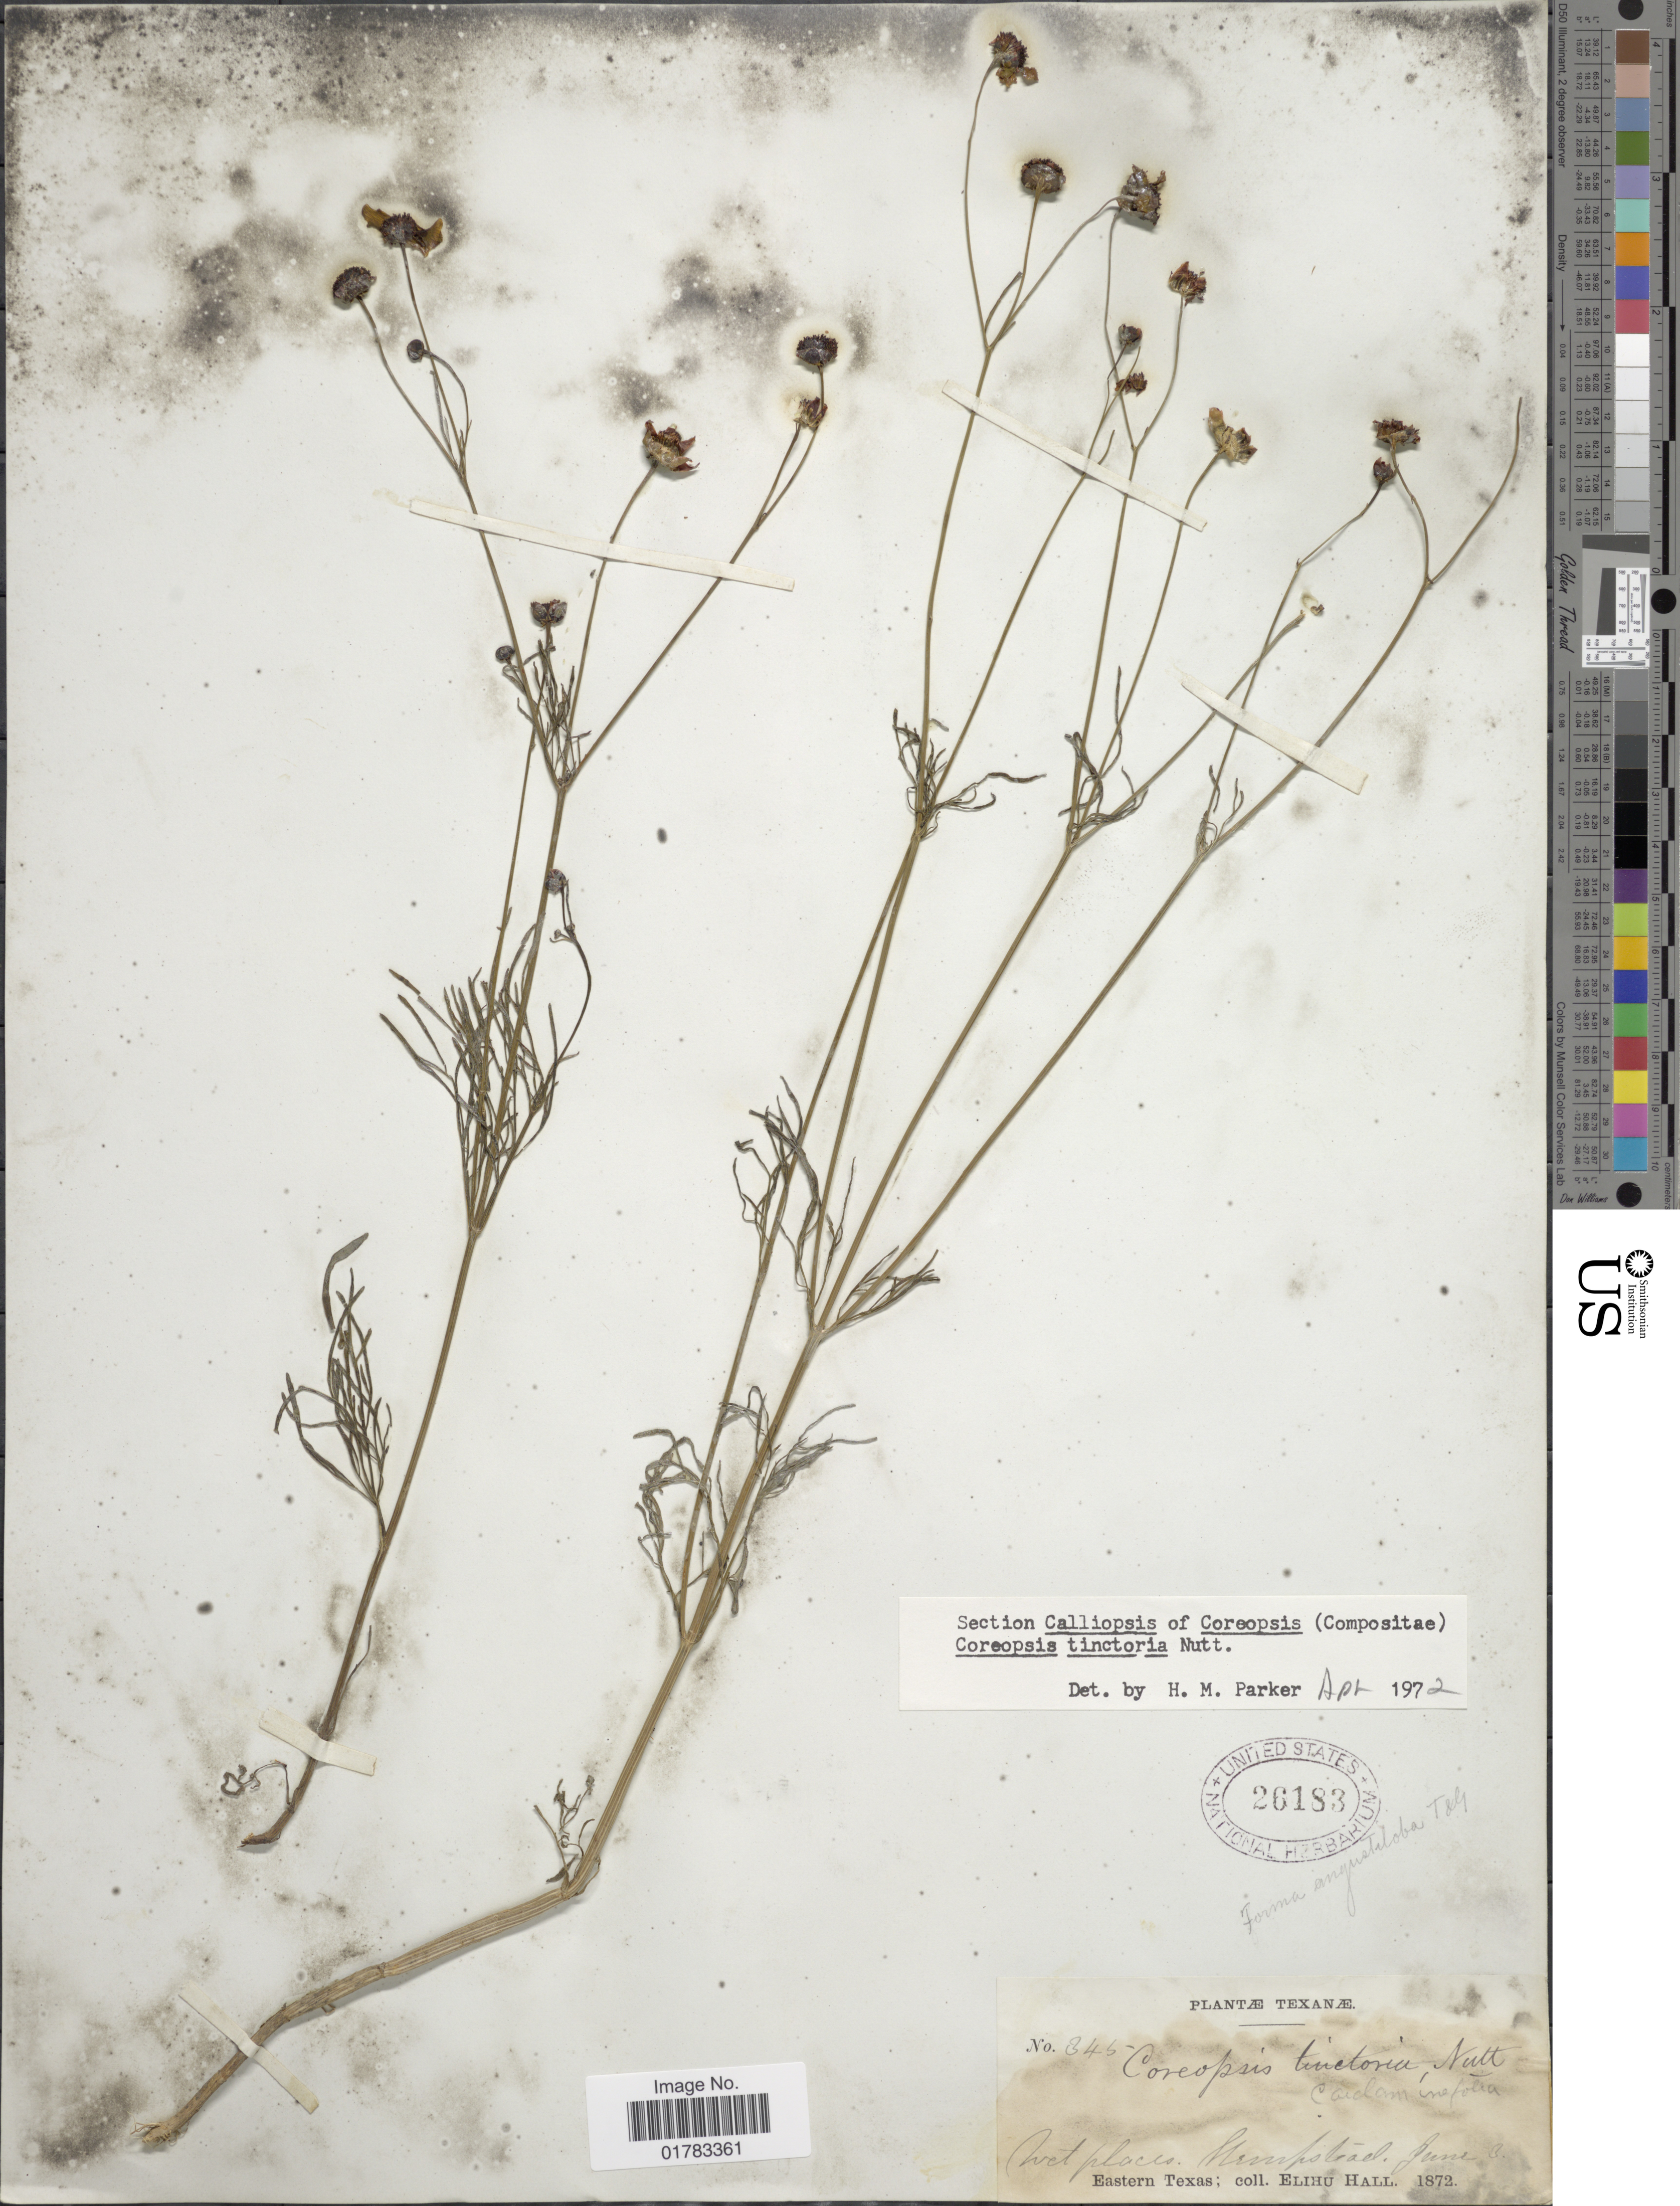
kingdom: Plantae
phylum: Tracheophyta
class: Magnoliopsida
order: Asterales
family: Asteraceae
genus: Coreopsis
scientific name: Coreopsis tinctoria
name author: Nutt.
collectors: E. Hall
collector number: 345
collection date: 1872-06-03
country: United States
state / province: Texas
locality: Eastern Texas, wet places, Hempstead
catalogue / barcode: US 26183